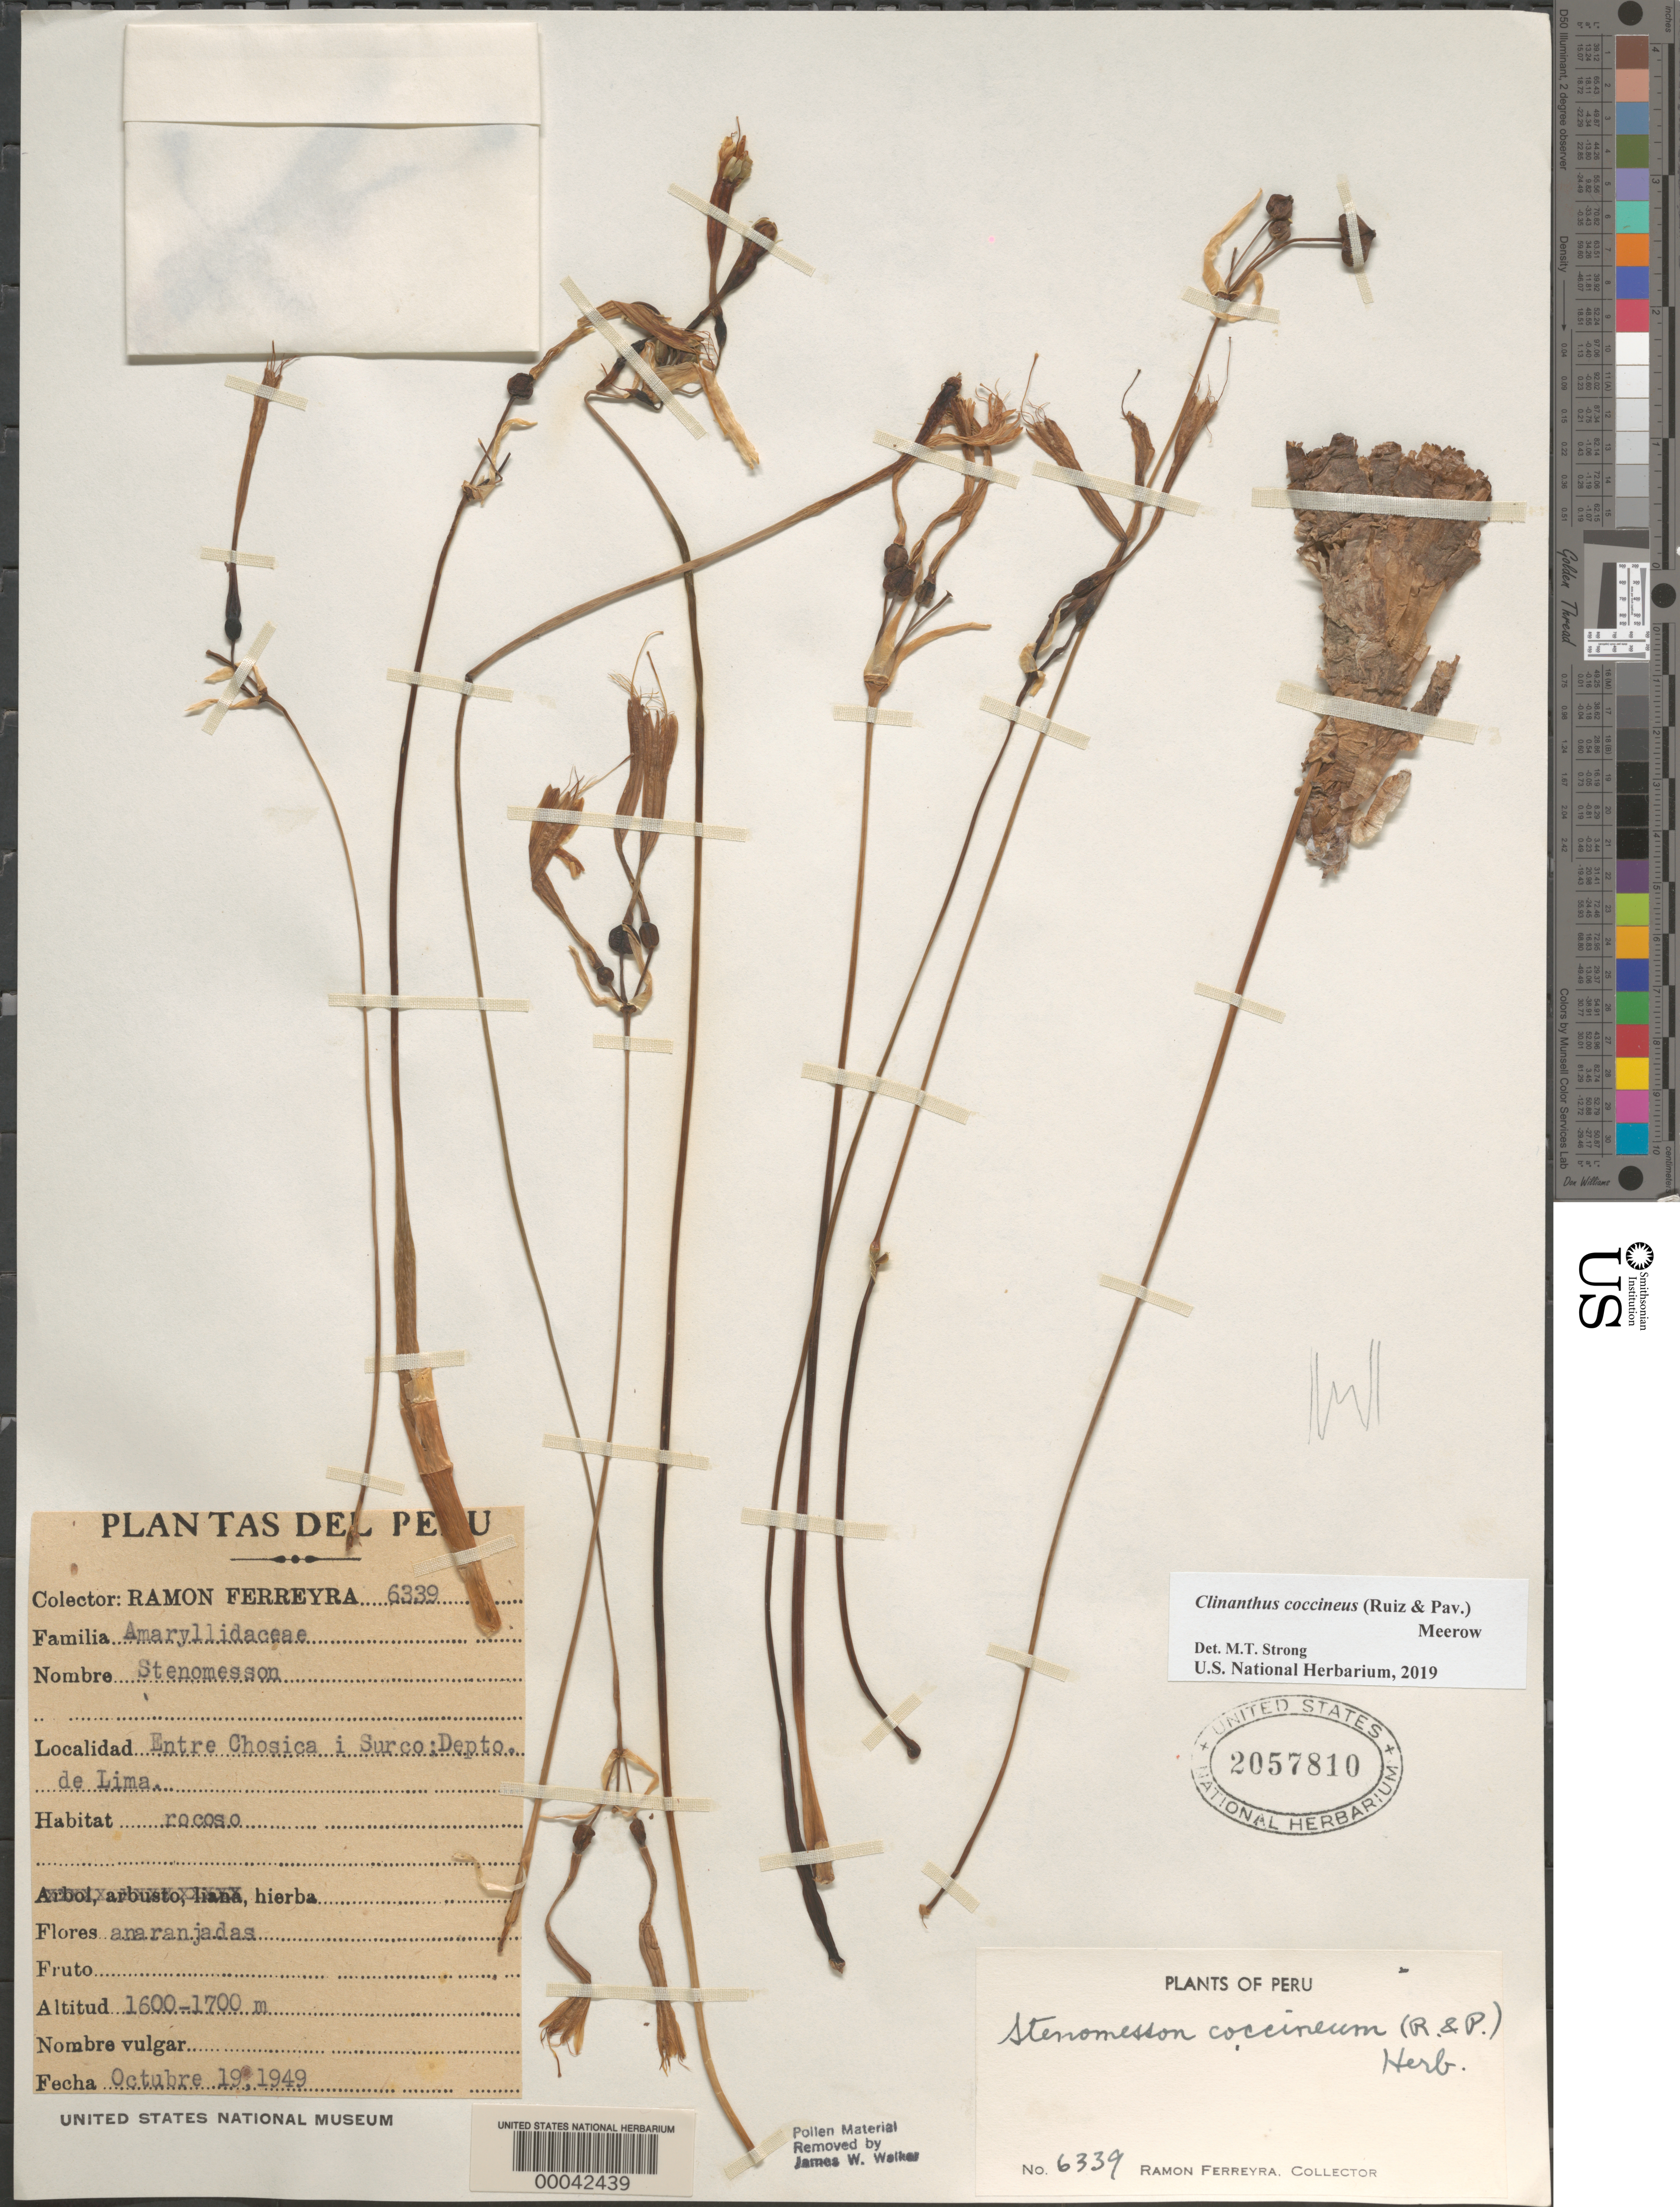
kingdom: Plantae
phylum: Tracheophyta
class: Liliopsida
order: Asparagales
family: Amaryllidaceae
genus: Clinanthus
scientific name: Clinanthus coccineus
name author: (Ruiz & Pav.) Meerow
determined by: Strong, Mark T., (BOT), Smithsonian Institution - National Museum of Natural History (UNITED STATES)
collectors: R. A. Ferreyra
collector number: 6339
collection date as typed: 19 Oct 1949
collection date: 1949-10-19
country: Peru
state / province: Lima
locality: Between chosica and surco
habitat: Rocky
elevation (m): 1600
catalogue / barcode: US 2057810